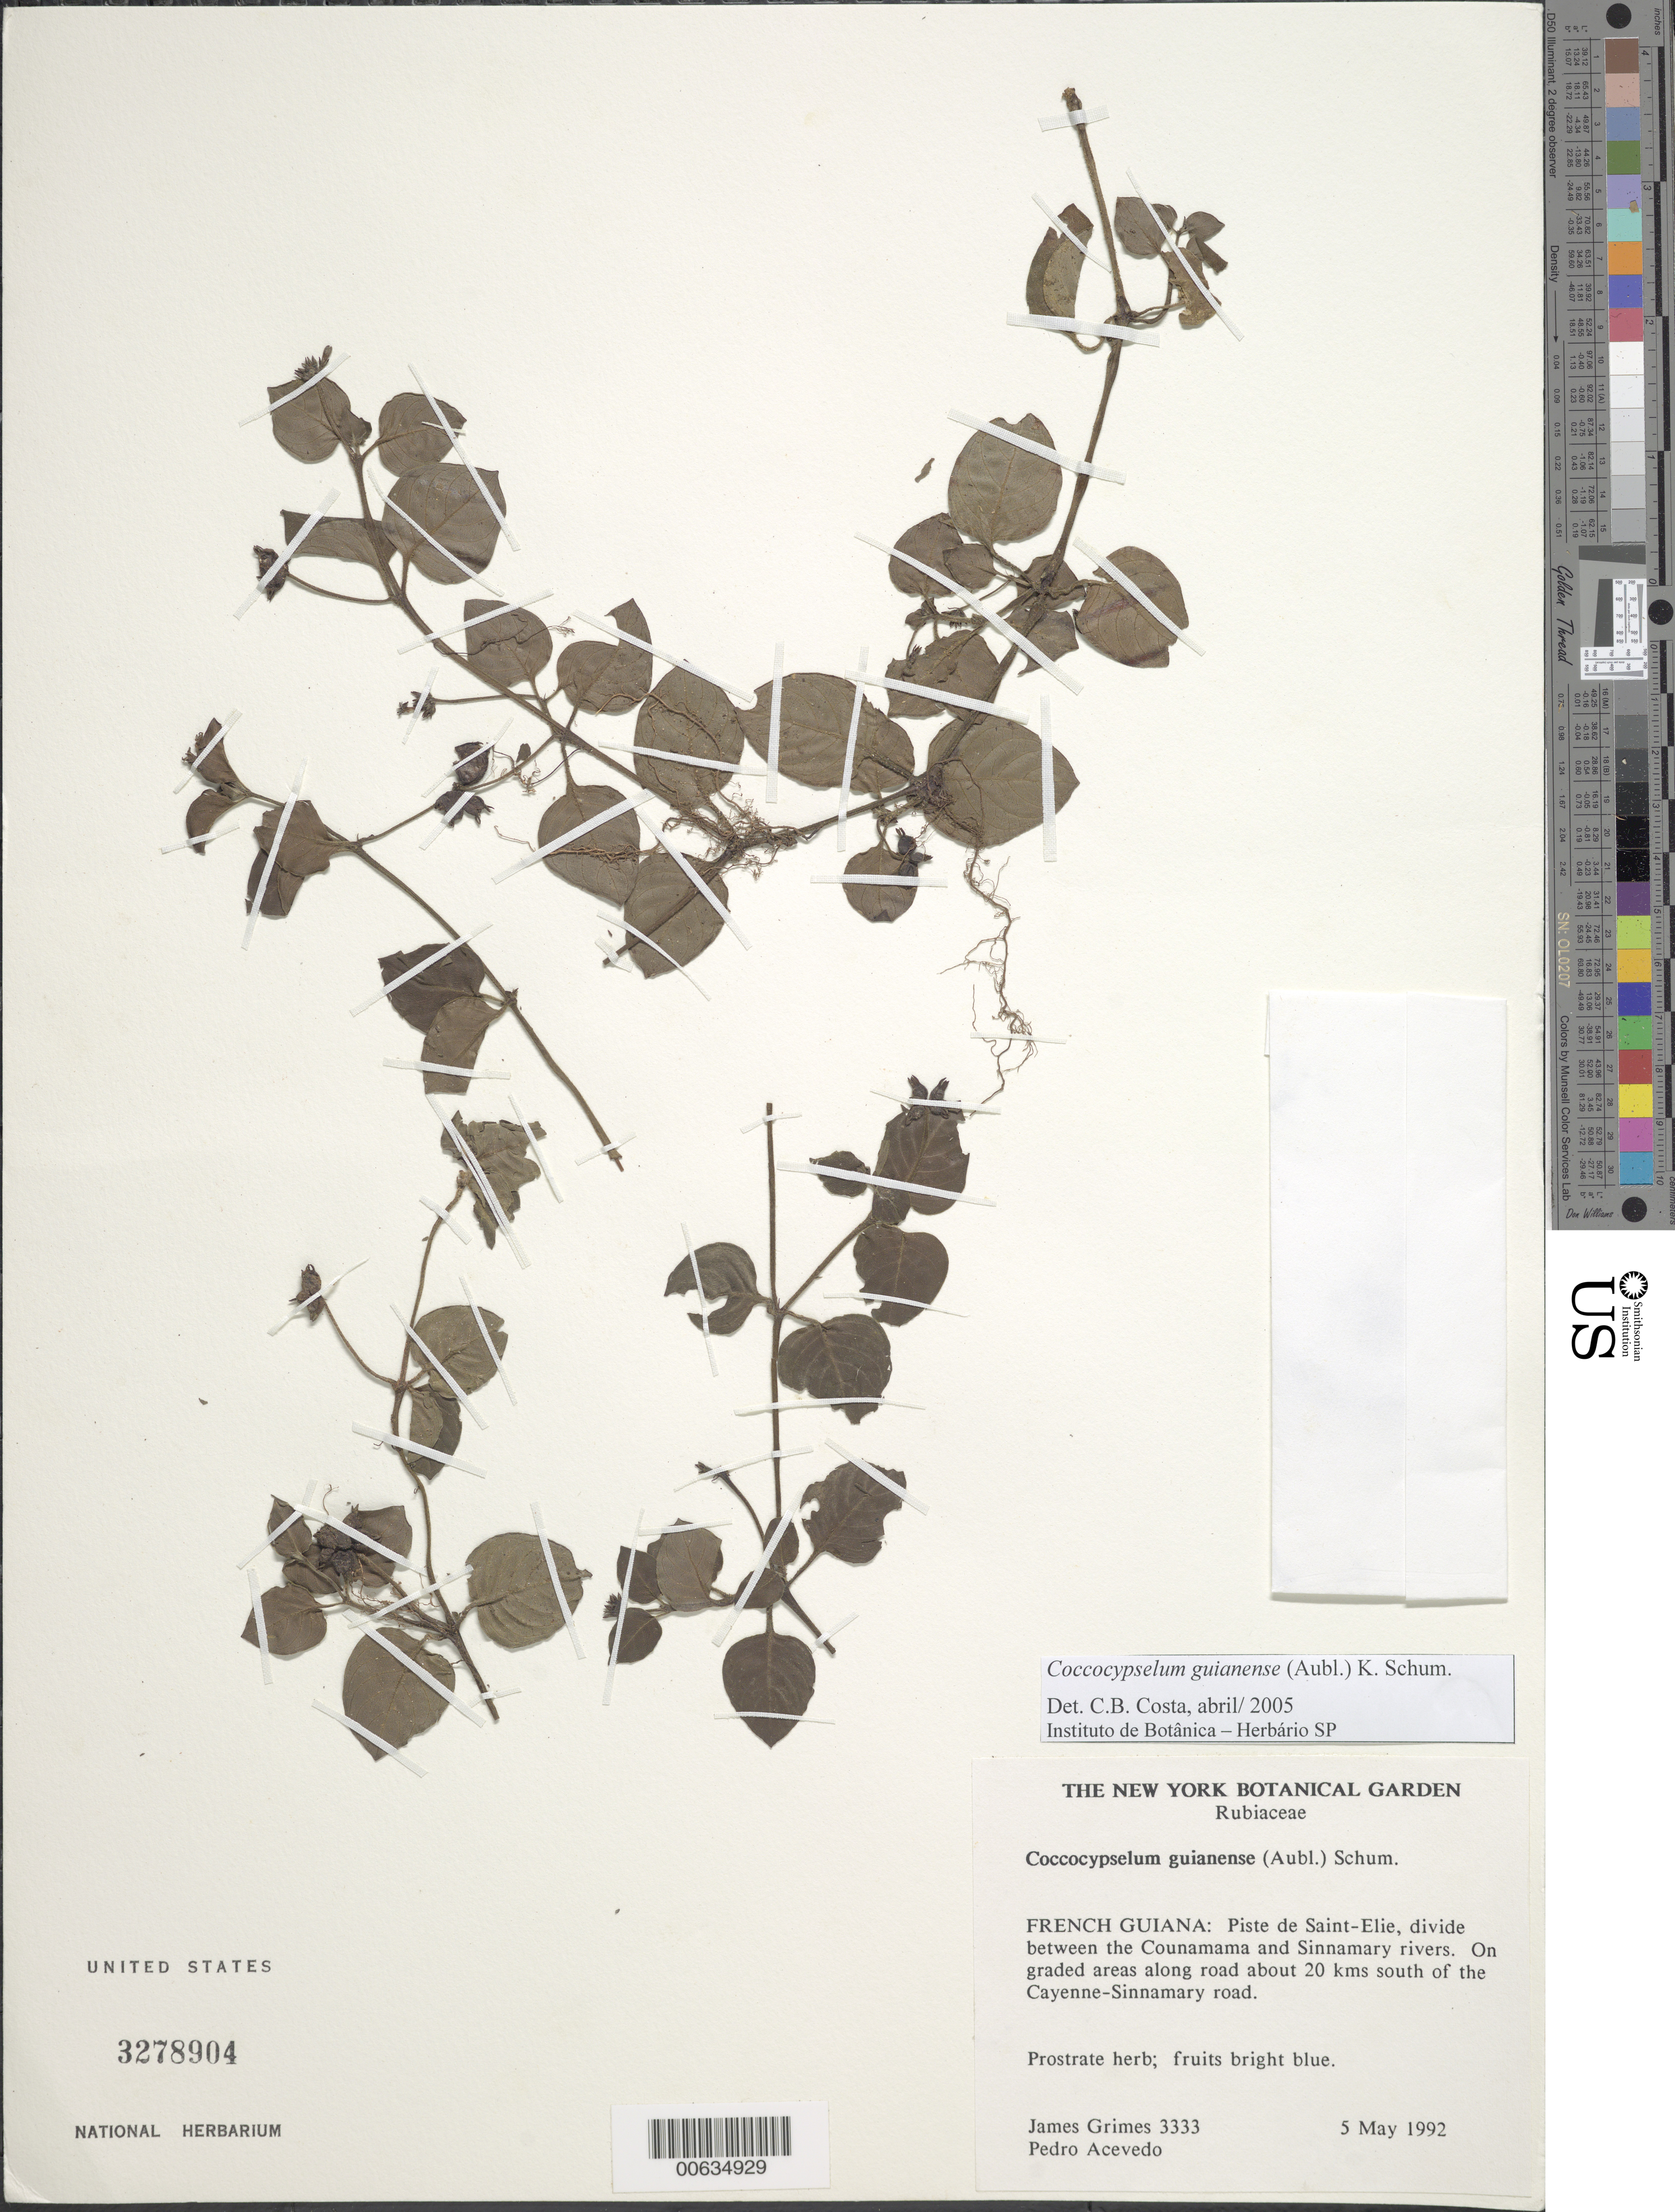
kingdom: Plantae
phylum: Tracheophyta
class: Magnoliopsida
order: Gentianales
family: Rubiaceae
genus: Coccocypselum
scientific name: Coccocypselum guianense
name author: (Aubl.) K. Schum.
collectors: J. W. Grimes & P. Acevedo-Rodr.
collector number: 3333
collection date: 1992-05-05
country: French Guiana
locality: Piste de Saint-Elie, divide between the Counamama and Sinnamary rivers. On graded areas along road about 20 kms south of the Cayenne-Sinnamary road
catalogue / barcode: US 3278904